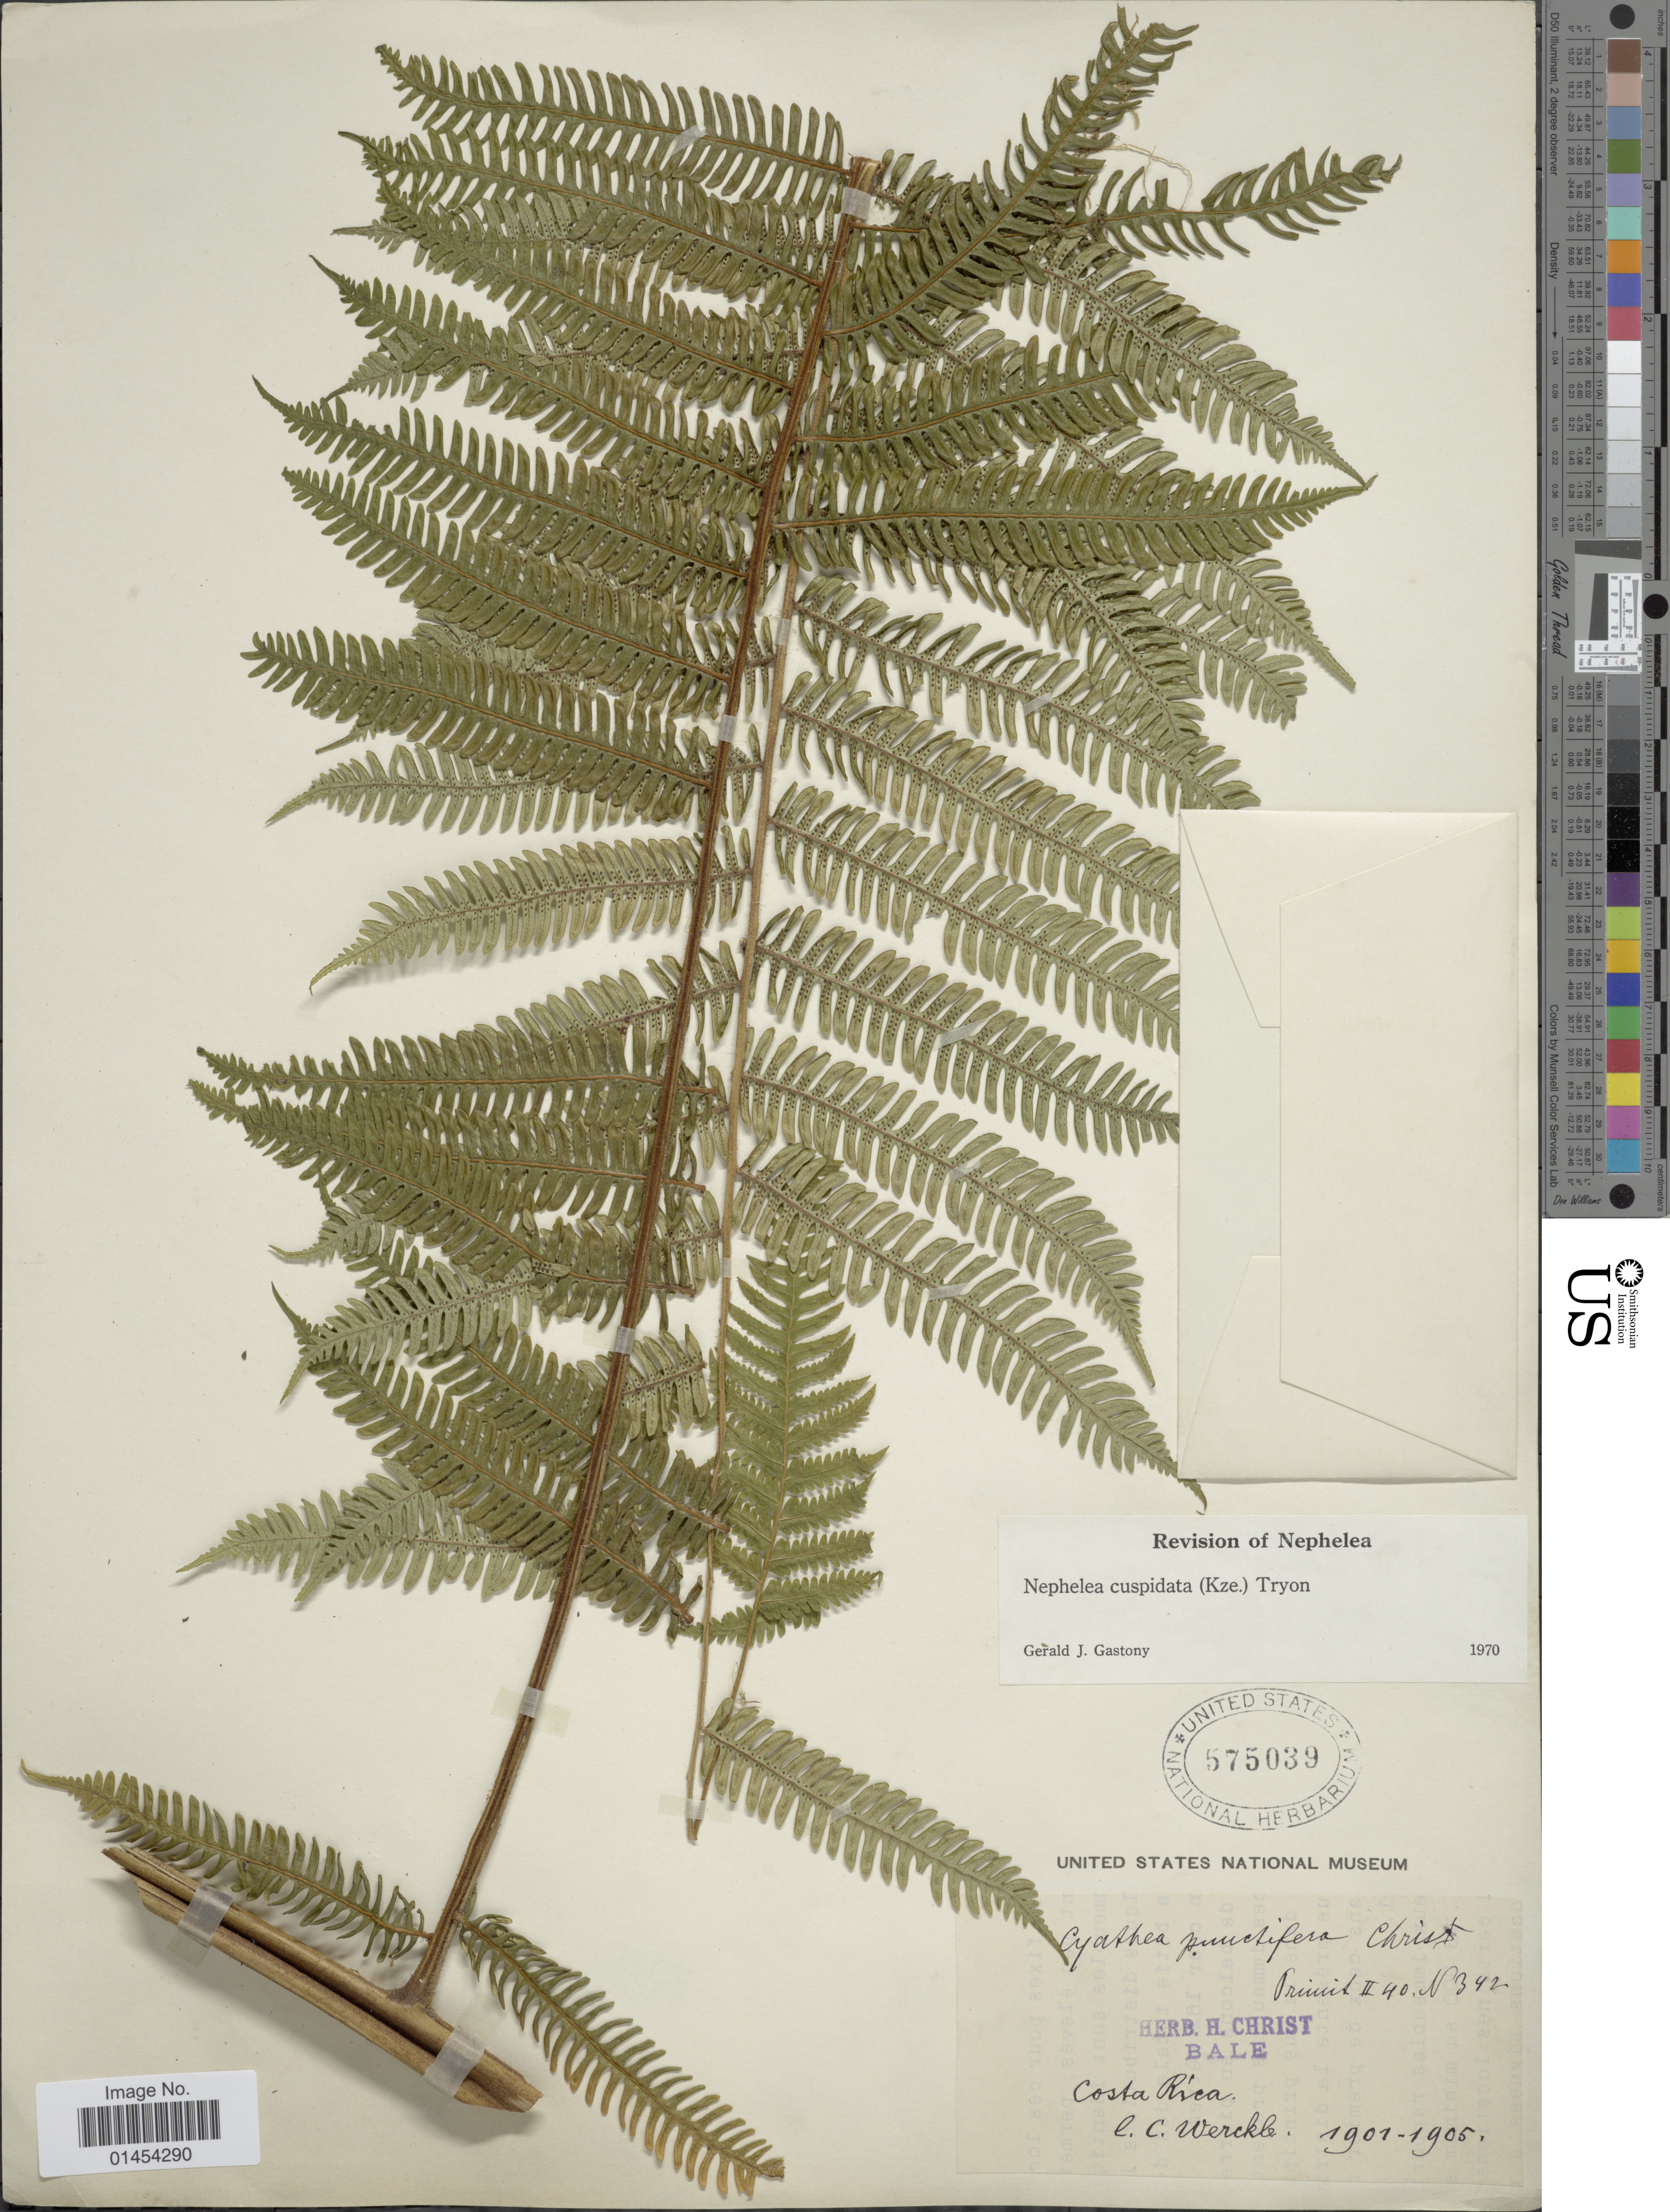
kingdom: Plantae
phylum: Tracheophyta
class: Polypodiopsida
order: Cyatheales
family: Cyatheaceae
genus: Alsophila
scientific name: Alsophila cuspidata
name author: (Kunze) D.S. Conant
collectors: C. C Wercklé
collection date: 1901/1905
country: Costa Rica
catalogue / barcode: US 575039